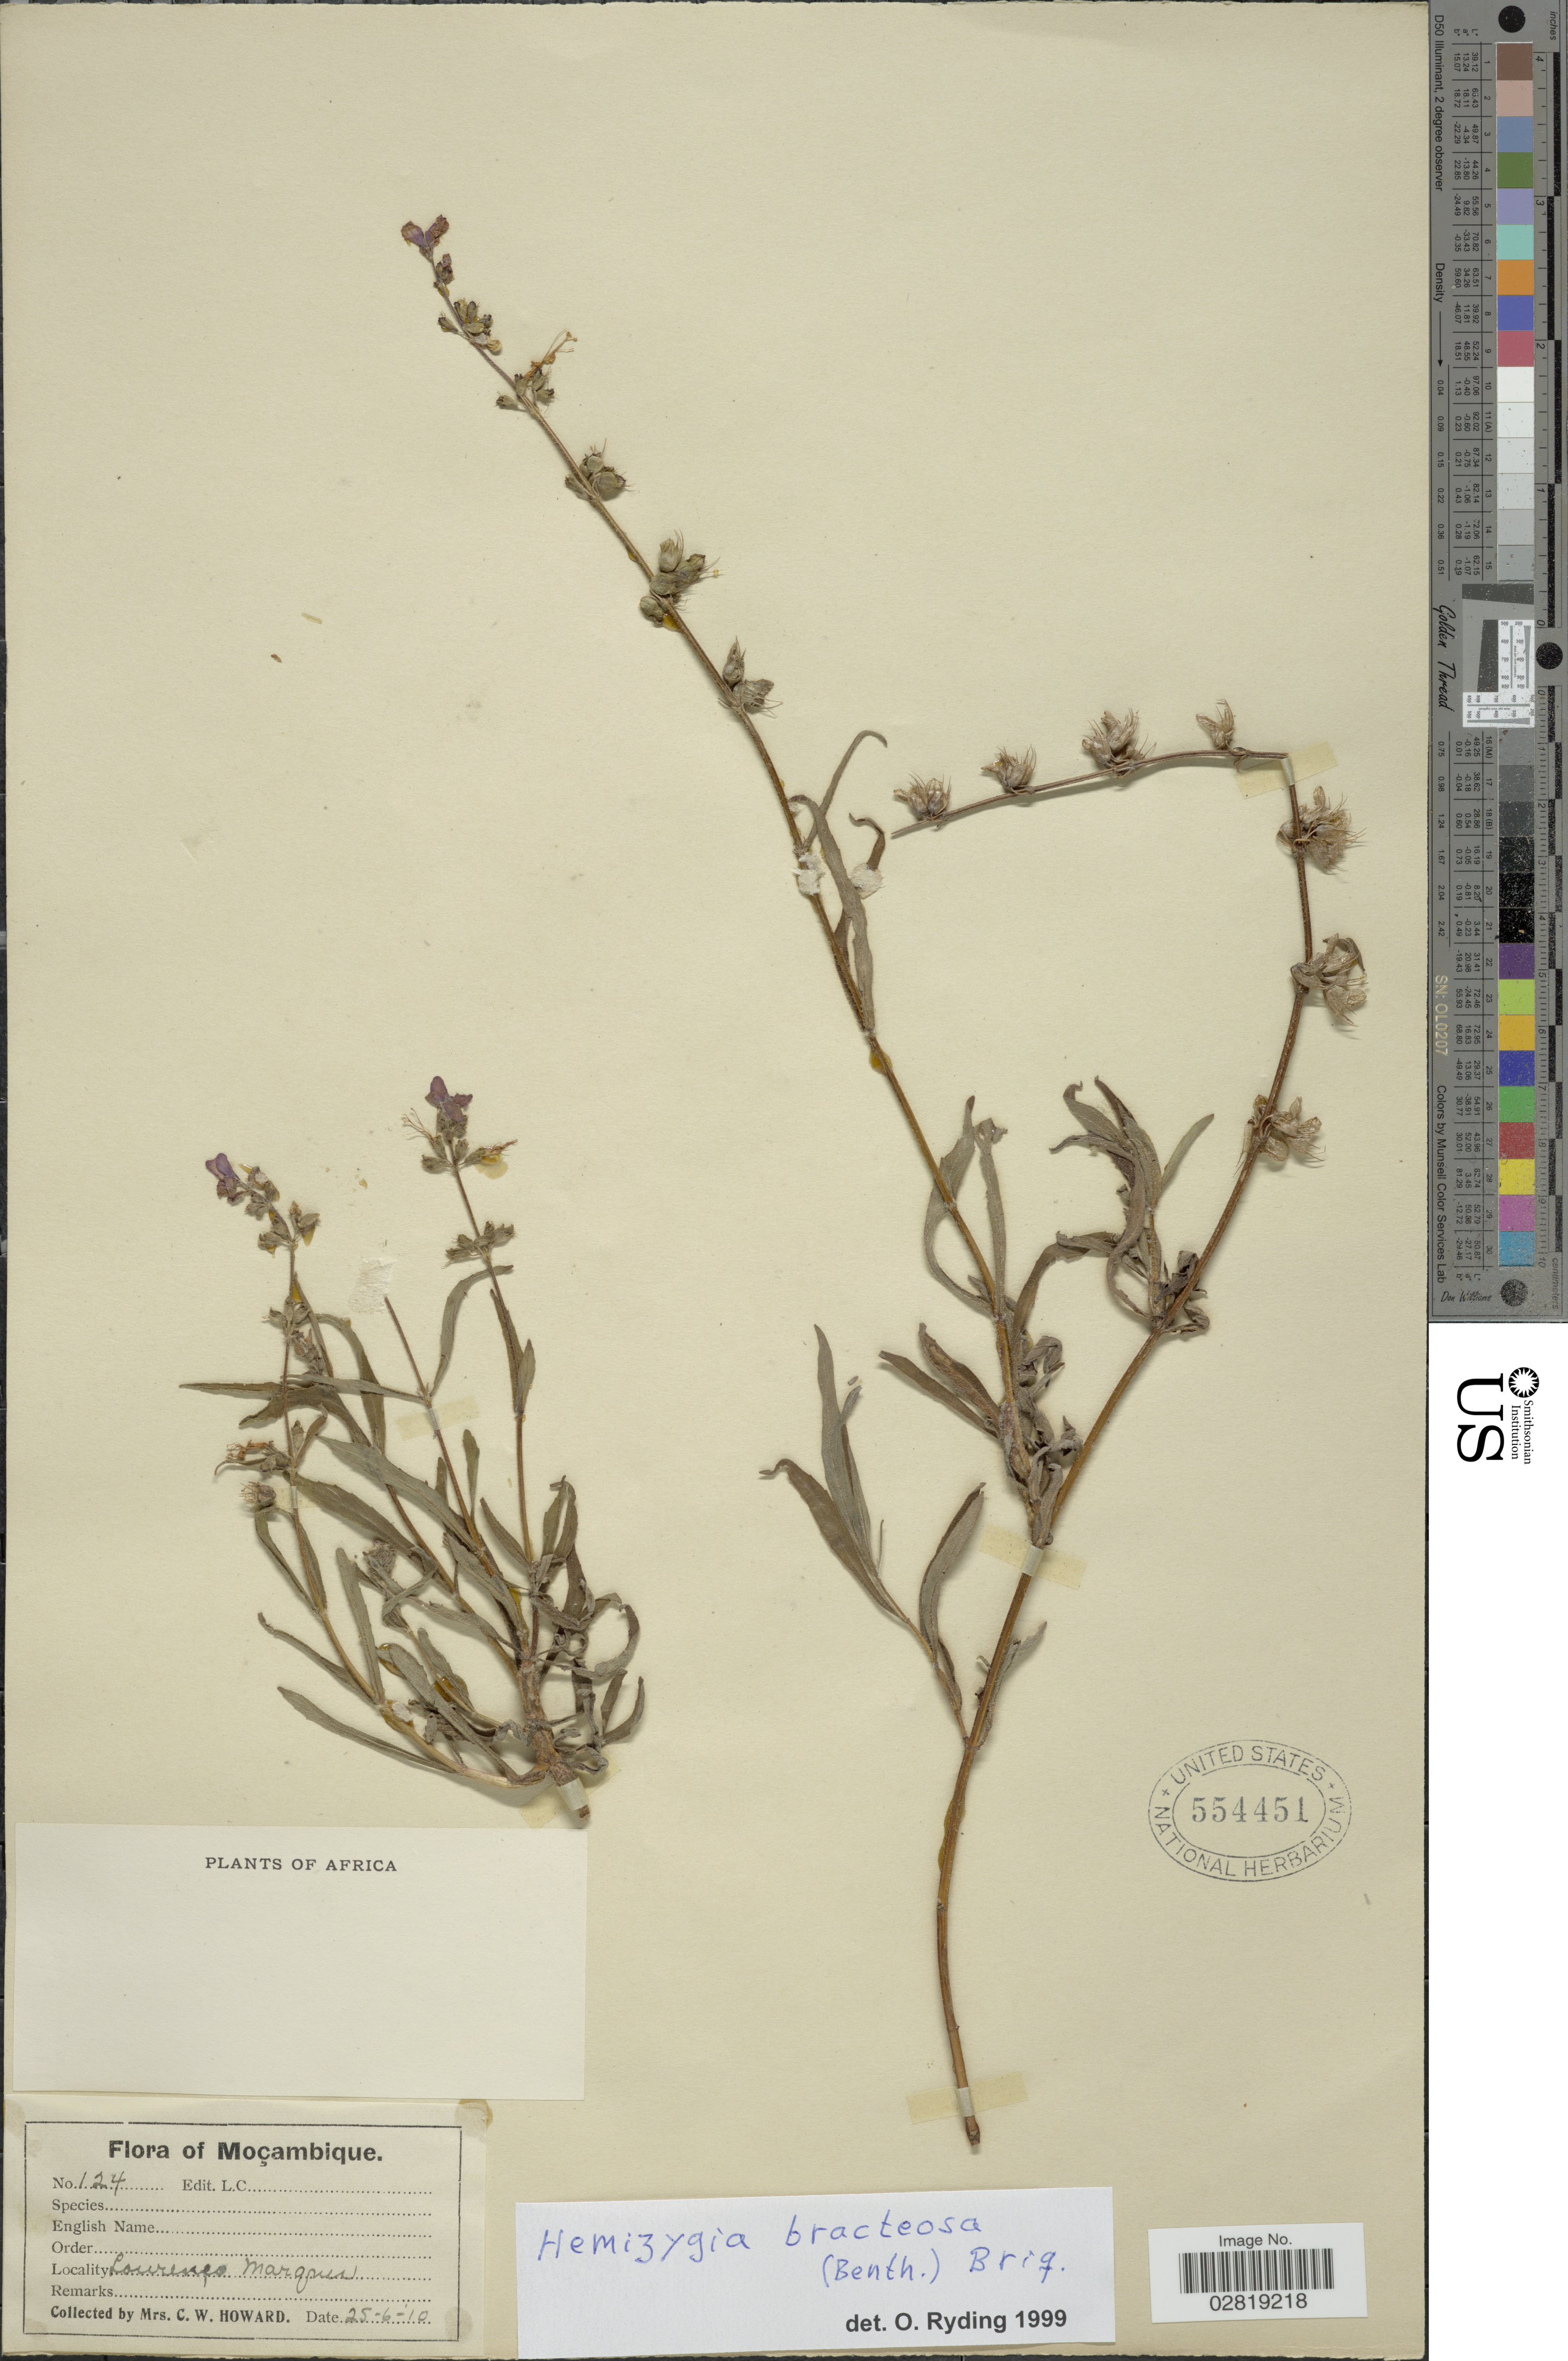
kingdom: Plantae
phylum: Tracheophyta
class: Magnoliopsida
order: Lamiales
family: Lamiaceae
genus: Hemizygia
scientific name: Hemizygia bracteosa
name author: (Benth.) Briq.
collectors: C. W. Howard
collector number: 124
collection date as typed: Transcribed d/m/y: 25/6/10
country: Mozambique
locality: Moçambique, Lourenço Marques.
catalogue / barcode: US 554451